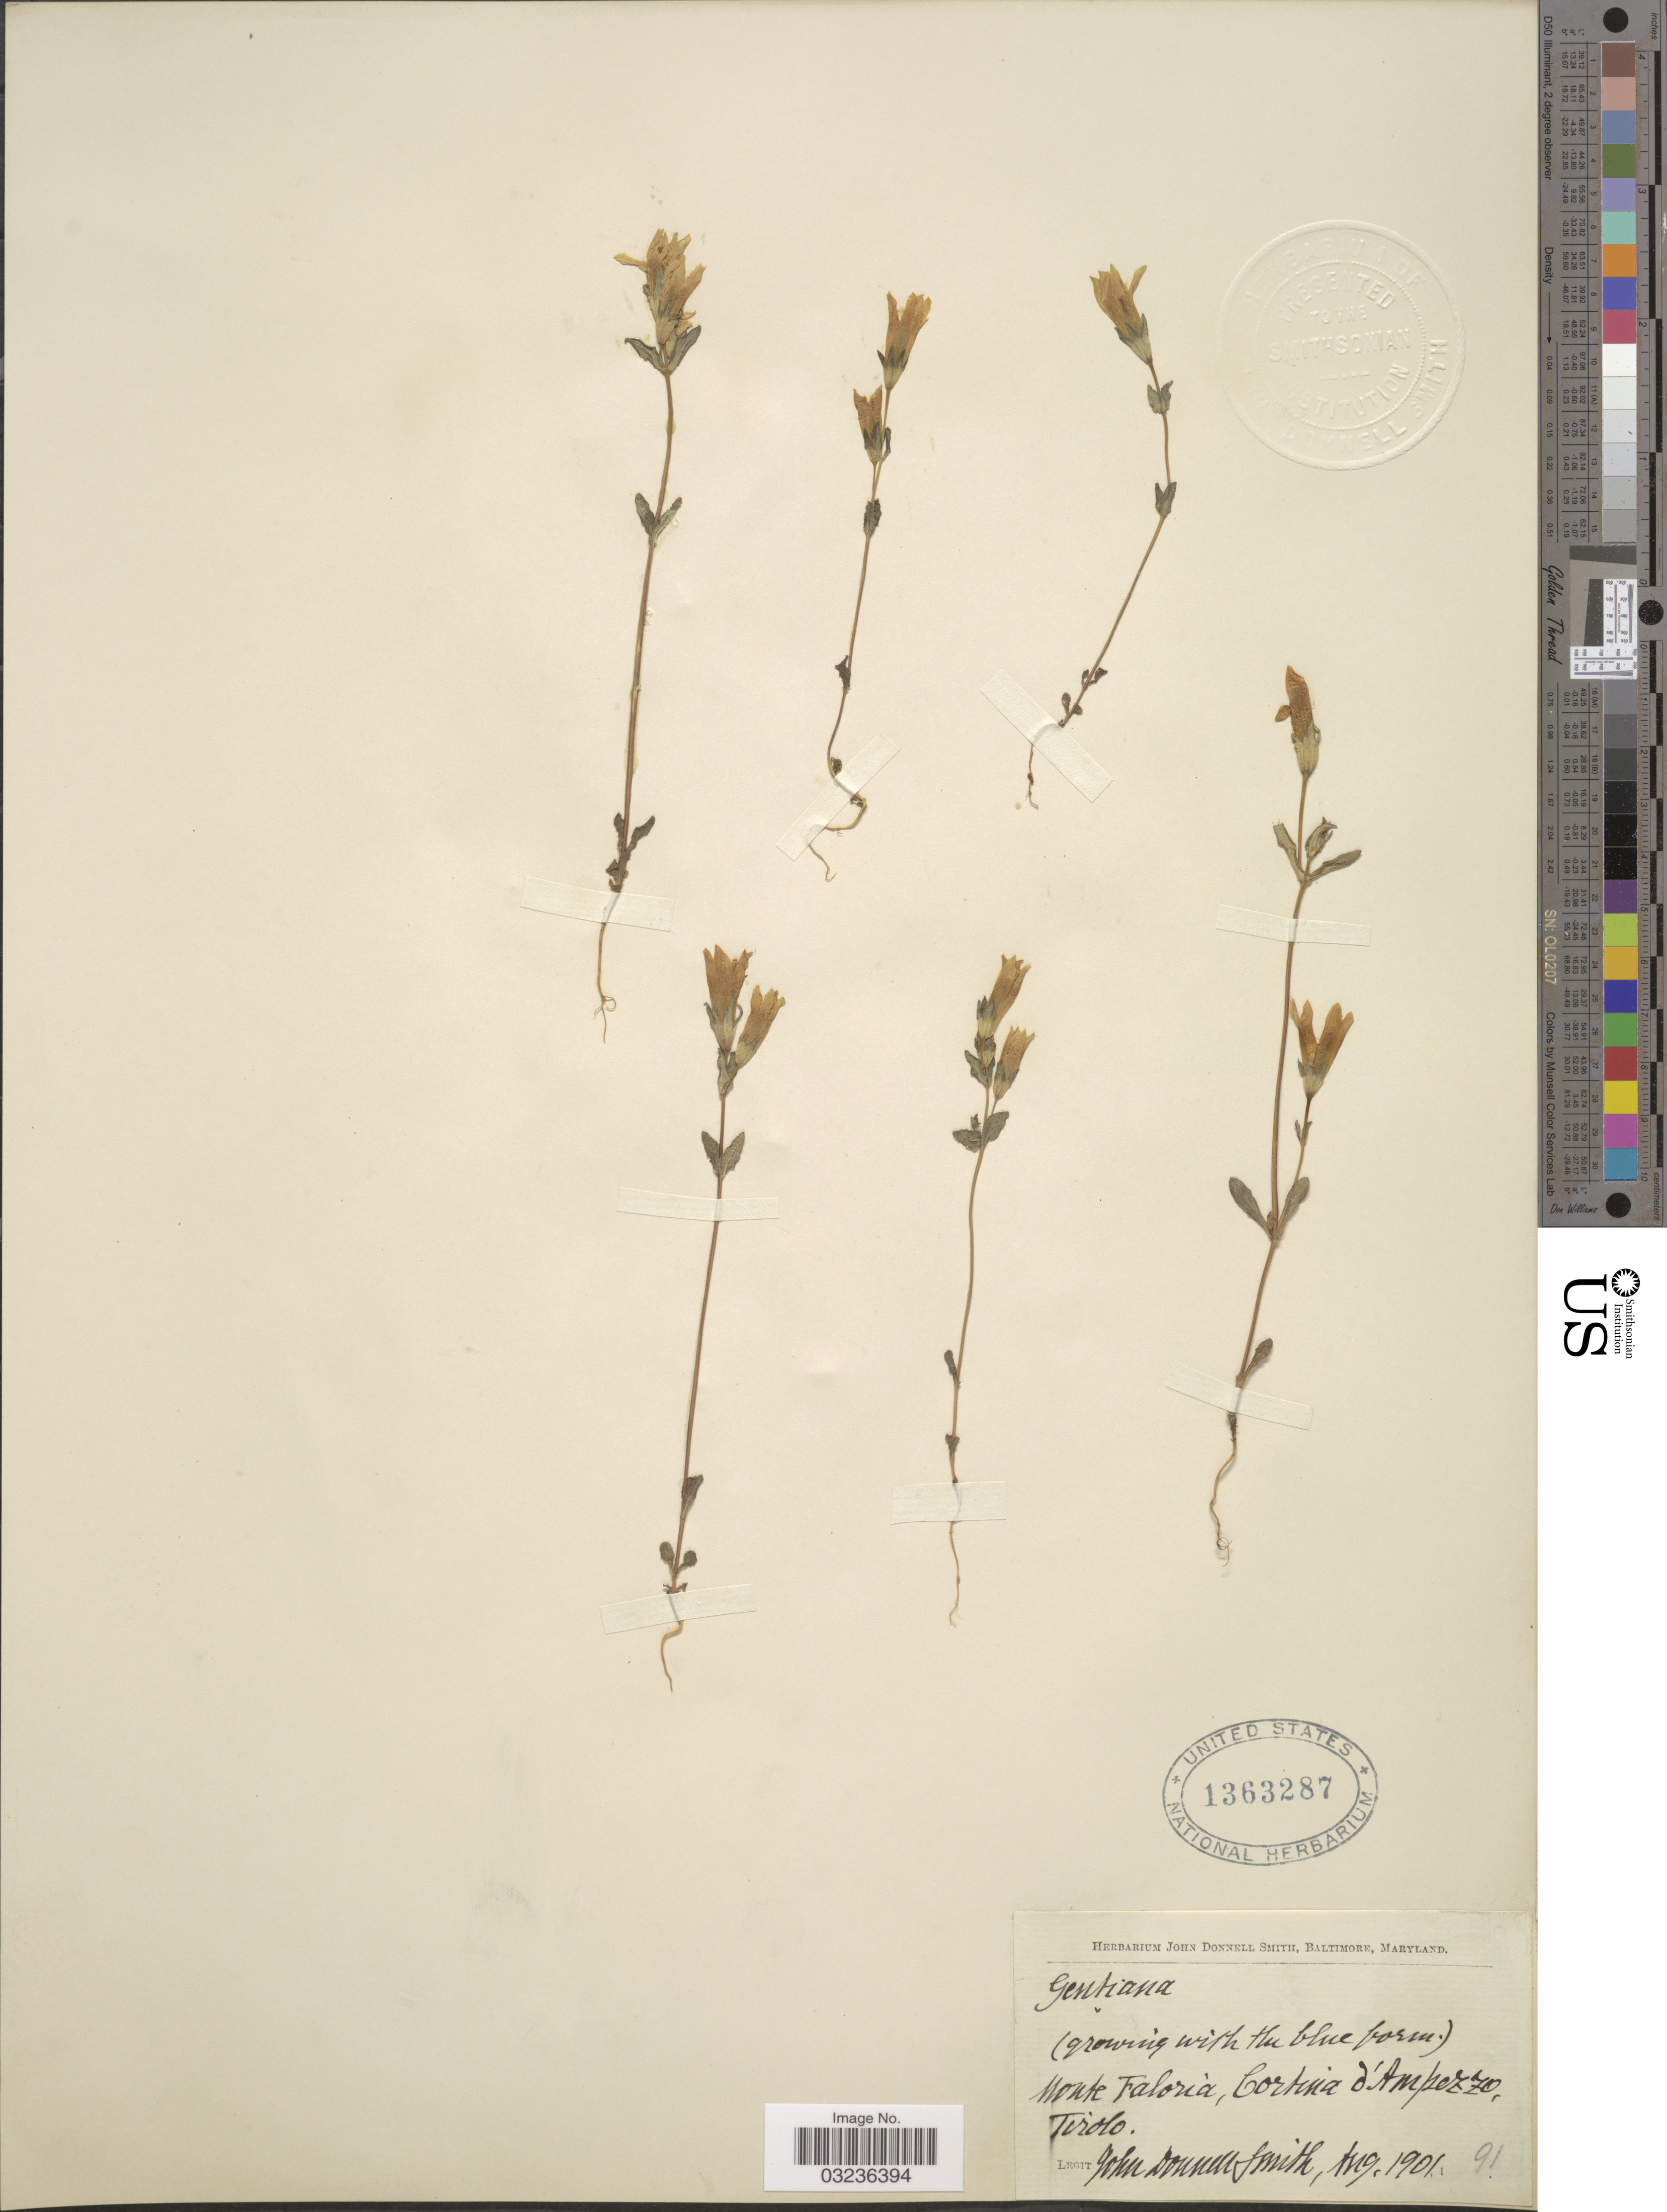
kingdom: Plantae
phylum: Tracheophyta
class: Magnoliopsida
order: Gentianales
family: Gentianaceae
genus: Gentiana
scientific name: Gentiana sp.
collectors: J. Donnell Smith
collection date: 1901-08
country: Italy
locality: Monte Faloria, Cortina d'Ampezzo, Tirolo.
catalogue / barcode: US 1363287